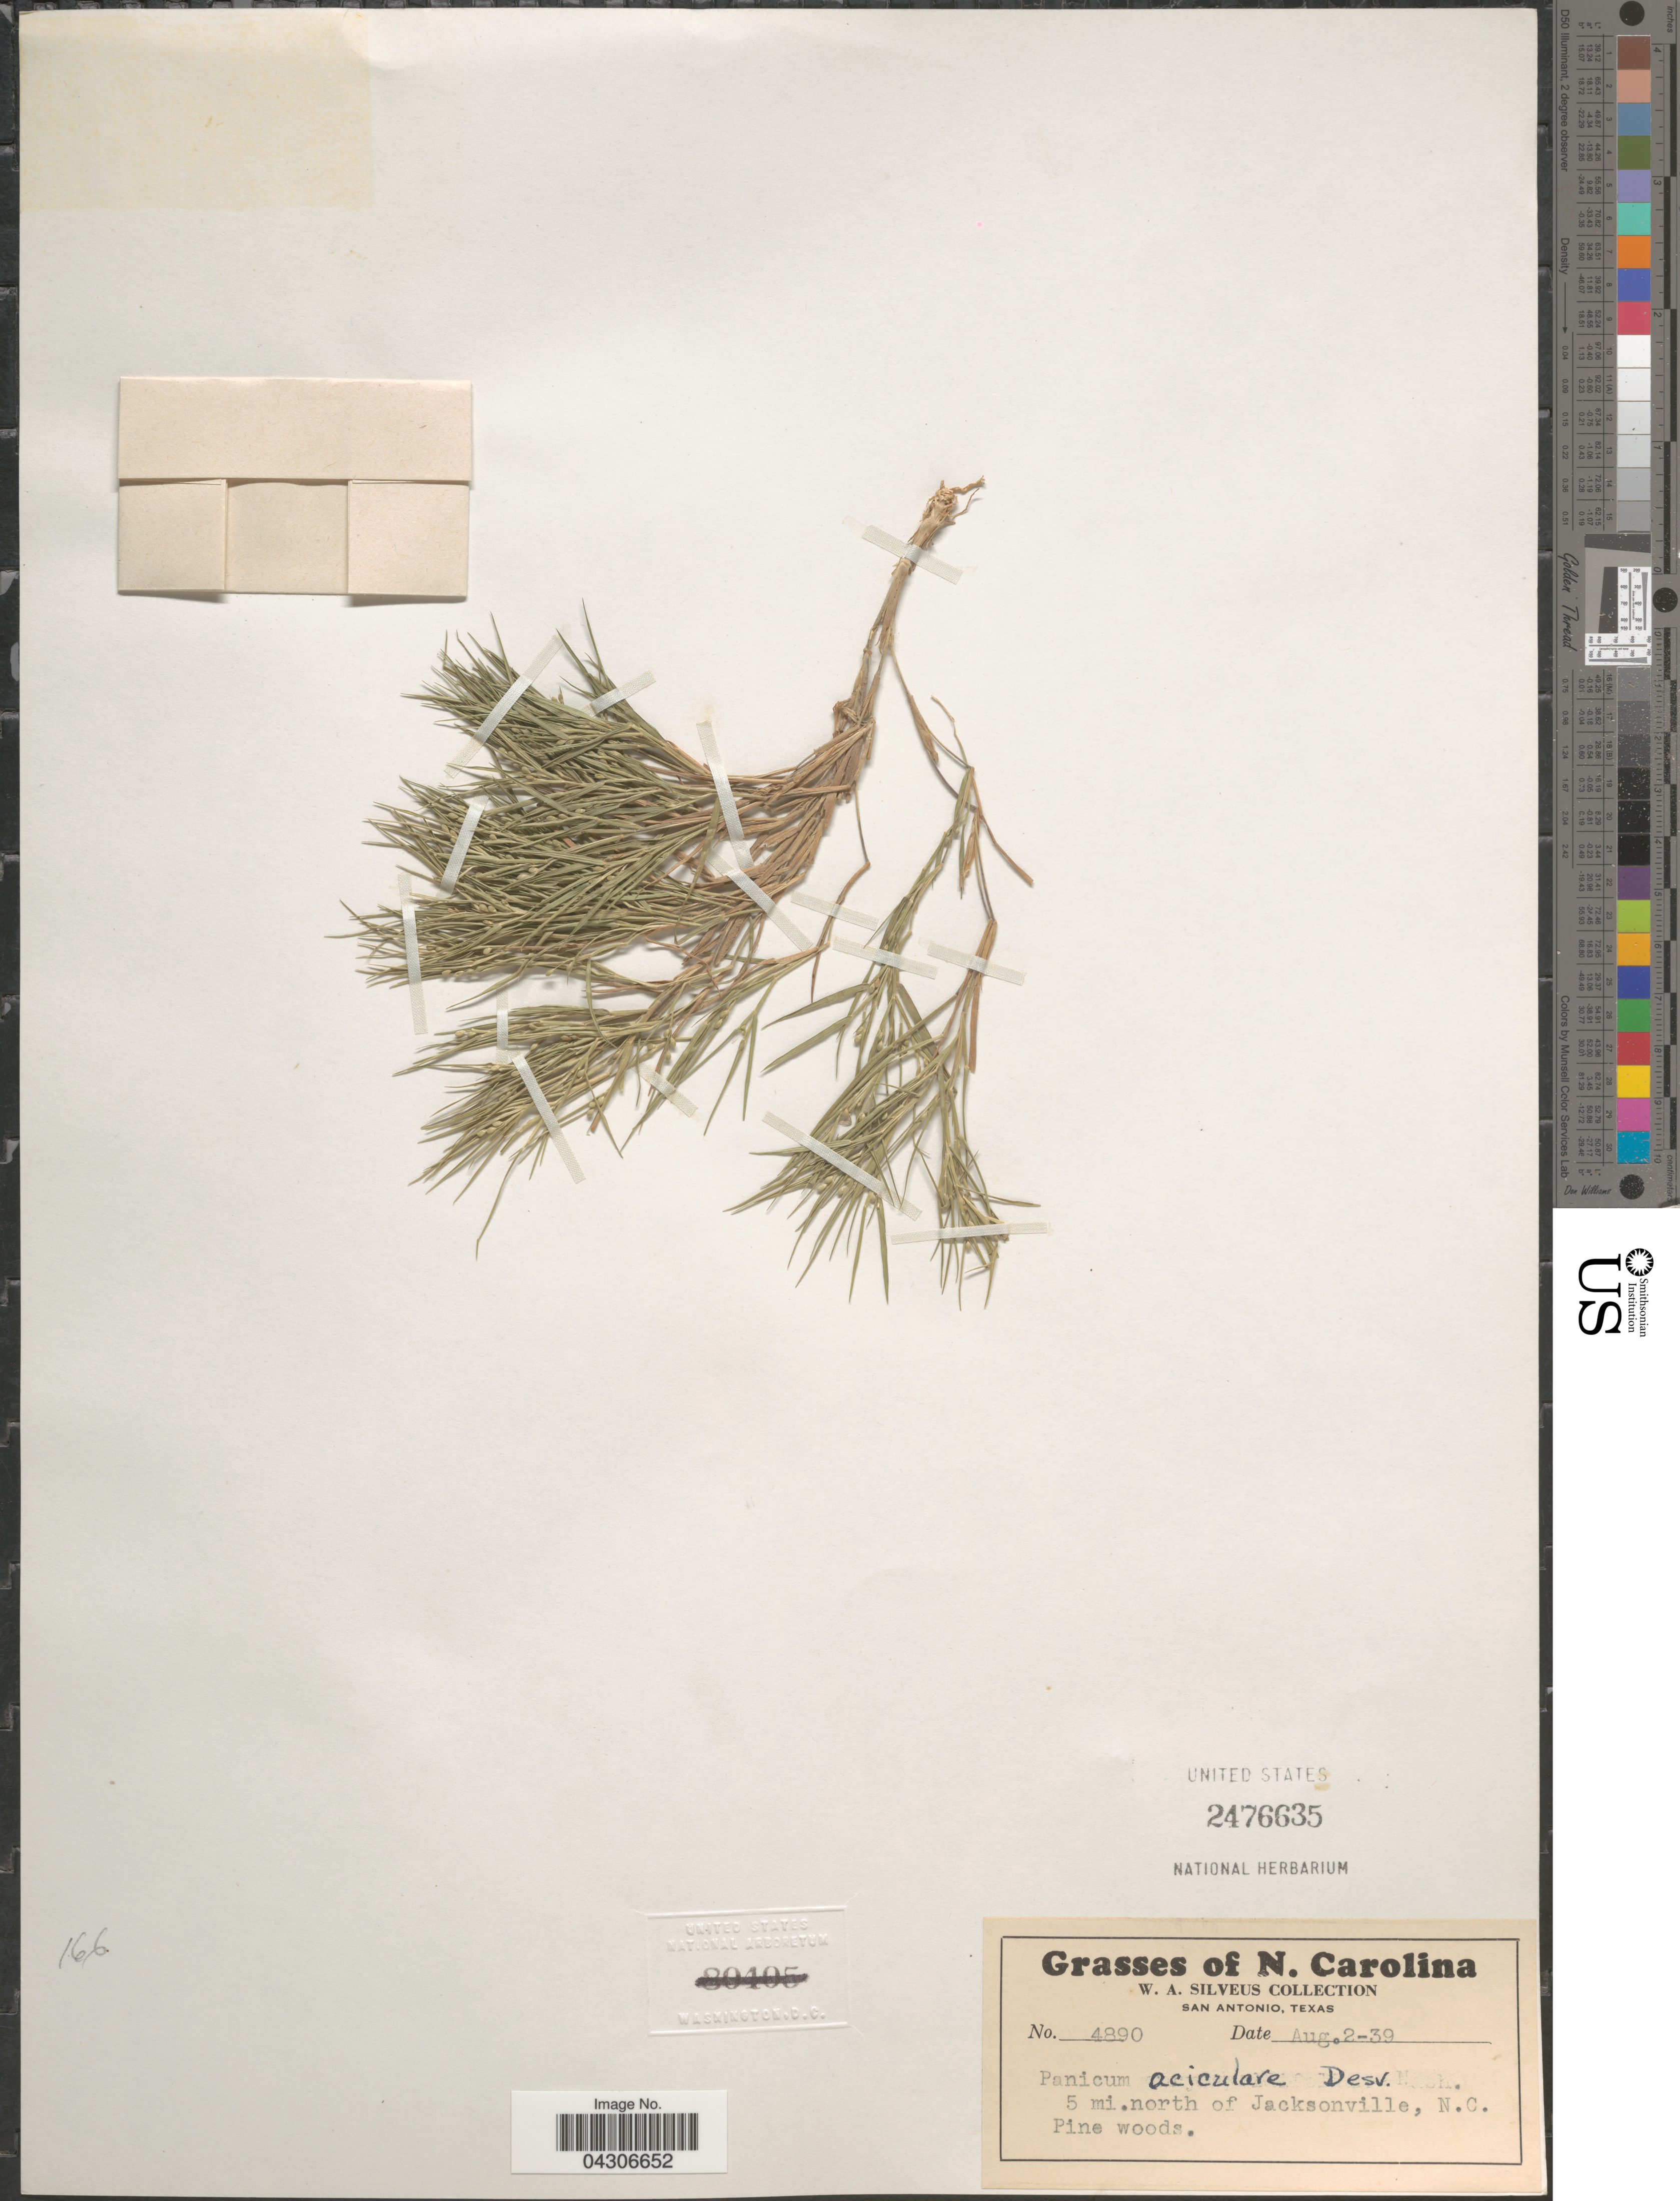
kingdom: Plantae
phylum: Tracheophyta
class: Liliopsida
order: Poales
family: Poaceae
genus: Dichanthelium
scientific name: Dichanthelium aciculare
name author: (Desv. ex Poir.) Gould & C.A. Clark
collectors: W. Silveus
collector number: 4890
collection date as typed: Transcribed d/m/y: 2/8/39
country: United States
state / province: North Carolina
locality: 5 mi. north of Jacksonville.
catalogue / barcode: US 2476635